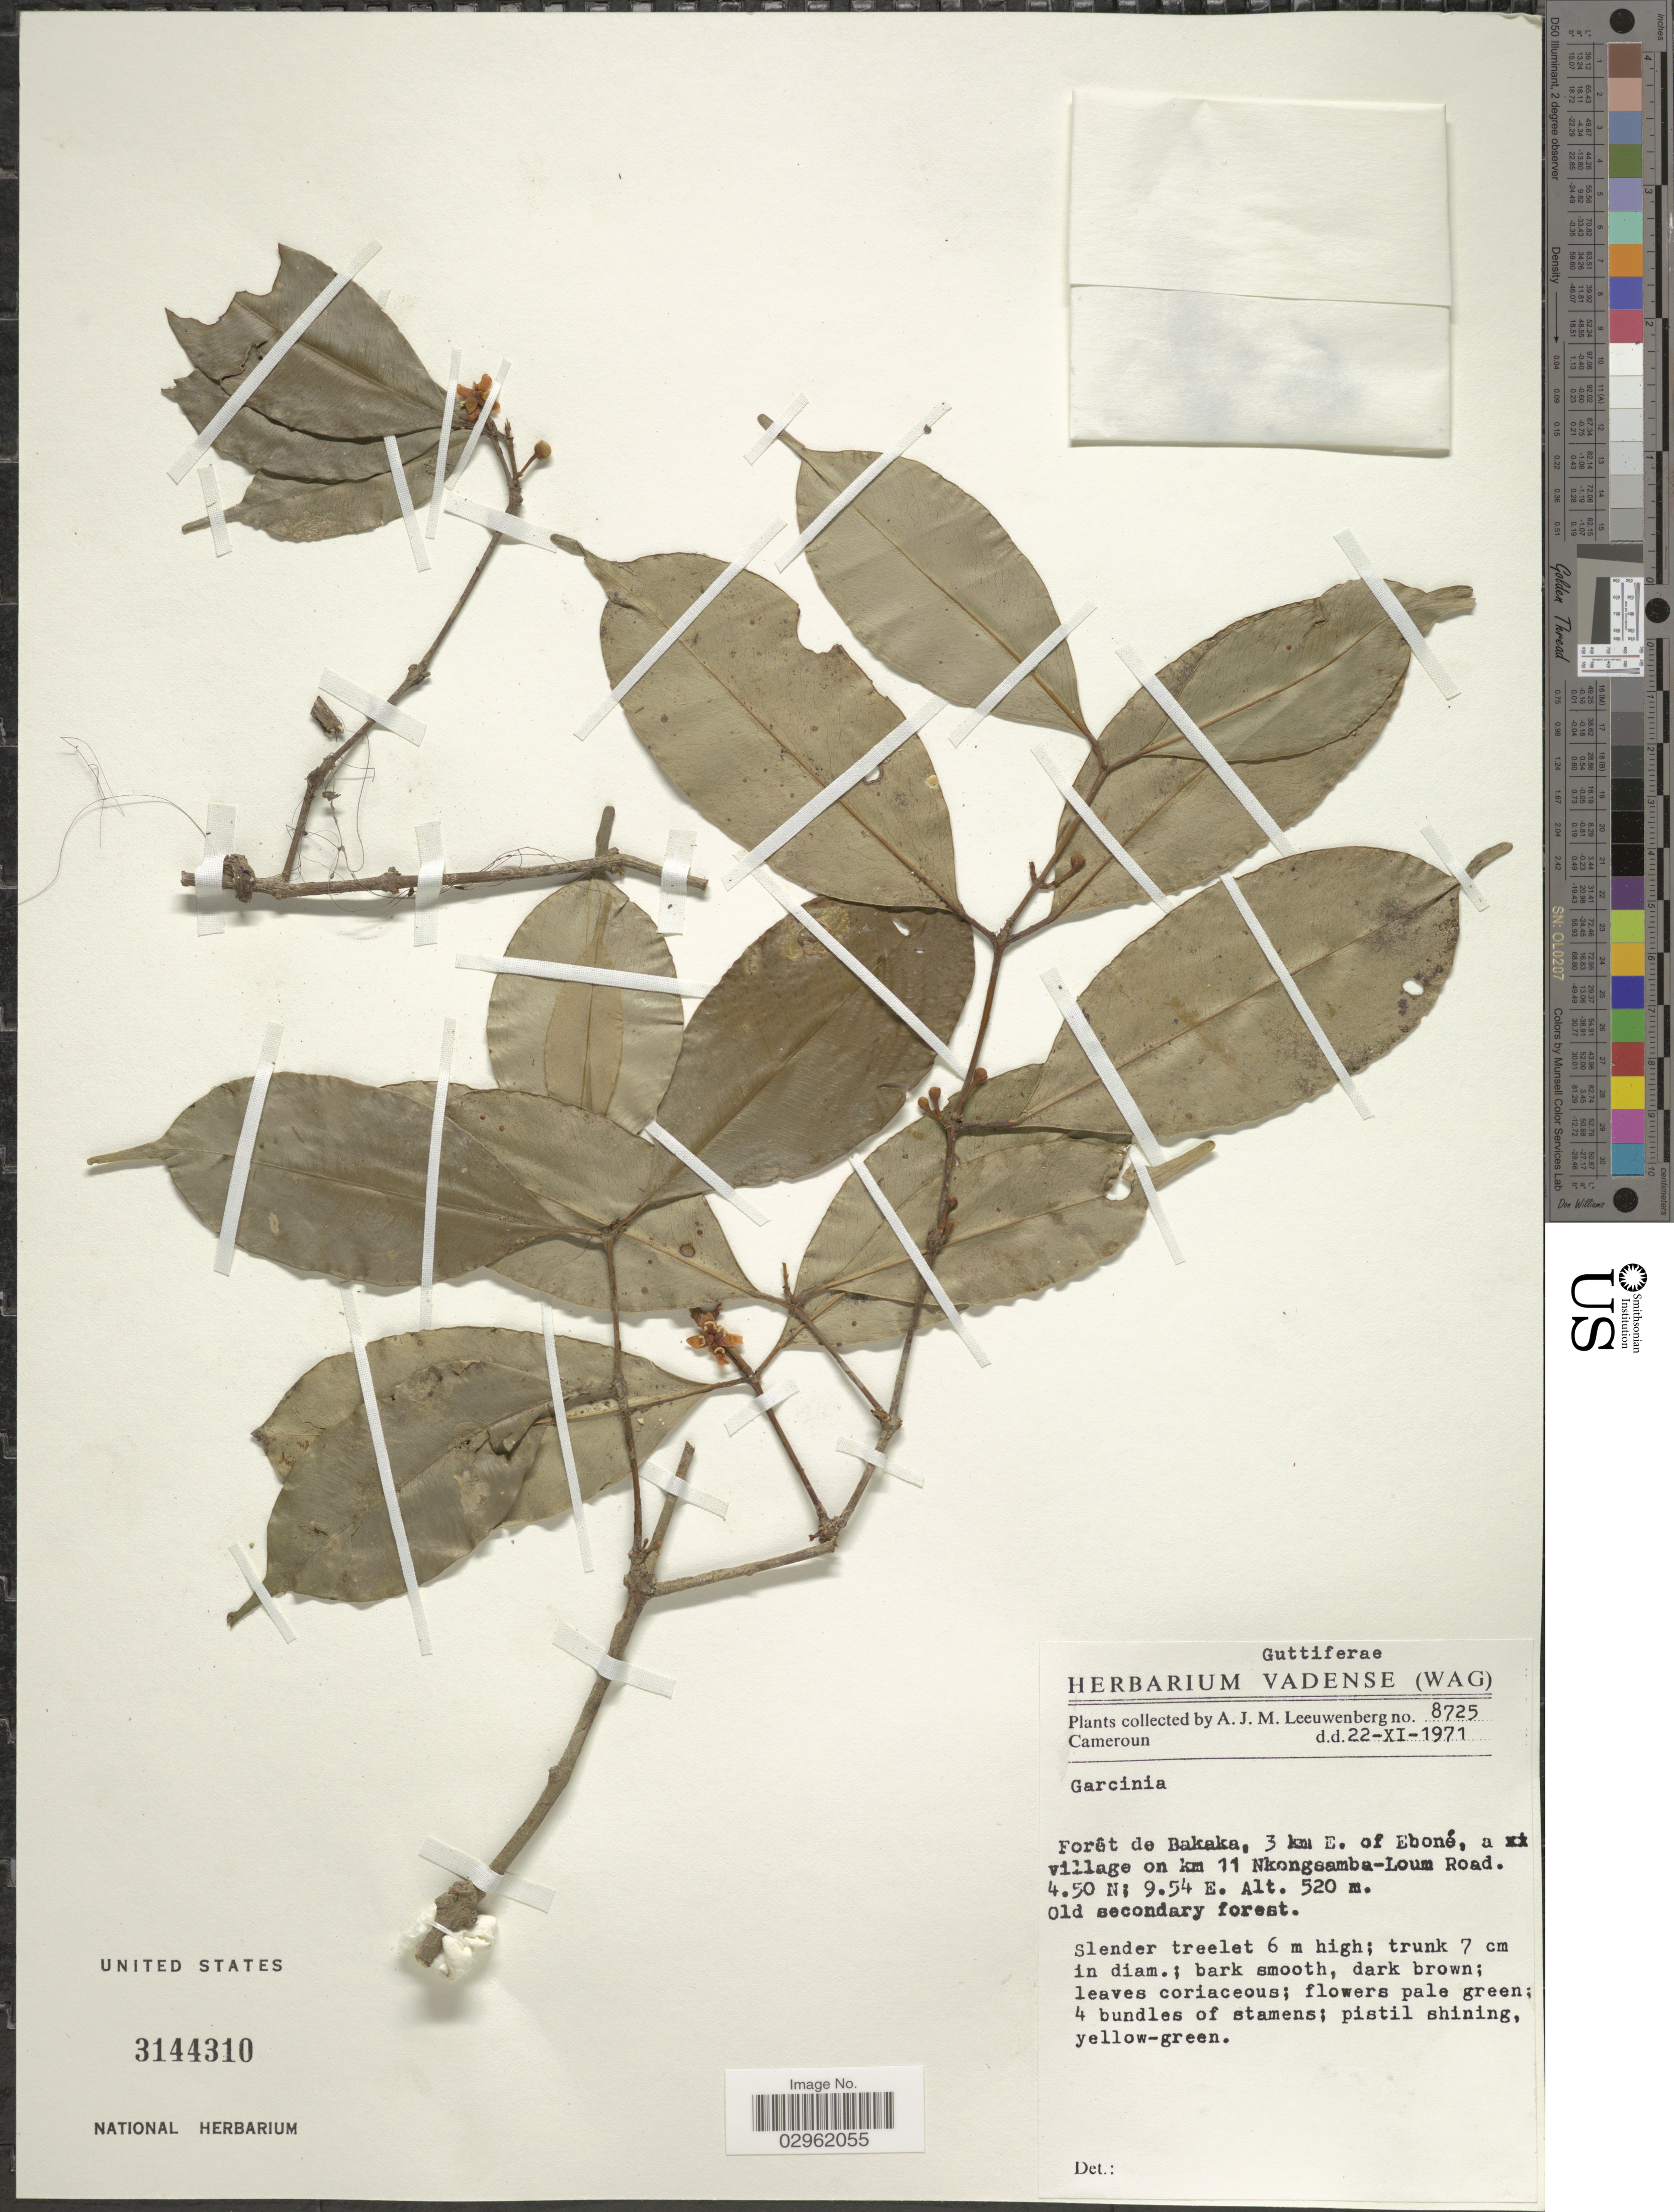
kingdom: Plantae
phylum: Tracheophyta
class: Magnoliopsida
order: Malpighiales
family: Clusiaceae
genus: Garcinia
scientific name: Garcinia sp.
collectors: A. J. M. Leeuwenberg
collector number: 8725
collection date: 1971-11-22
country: Cameroon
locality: Forêt de Bakaka, 3 km E. of Eboné, a village on km 11 Nkongsamba-Loum Road.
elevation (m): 520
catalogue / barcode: US 3144310